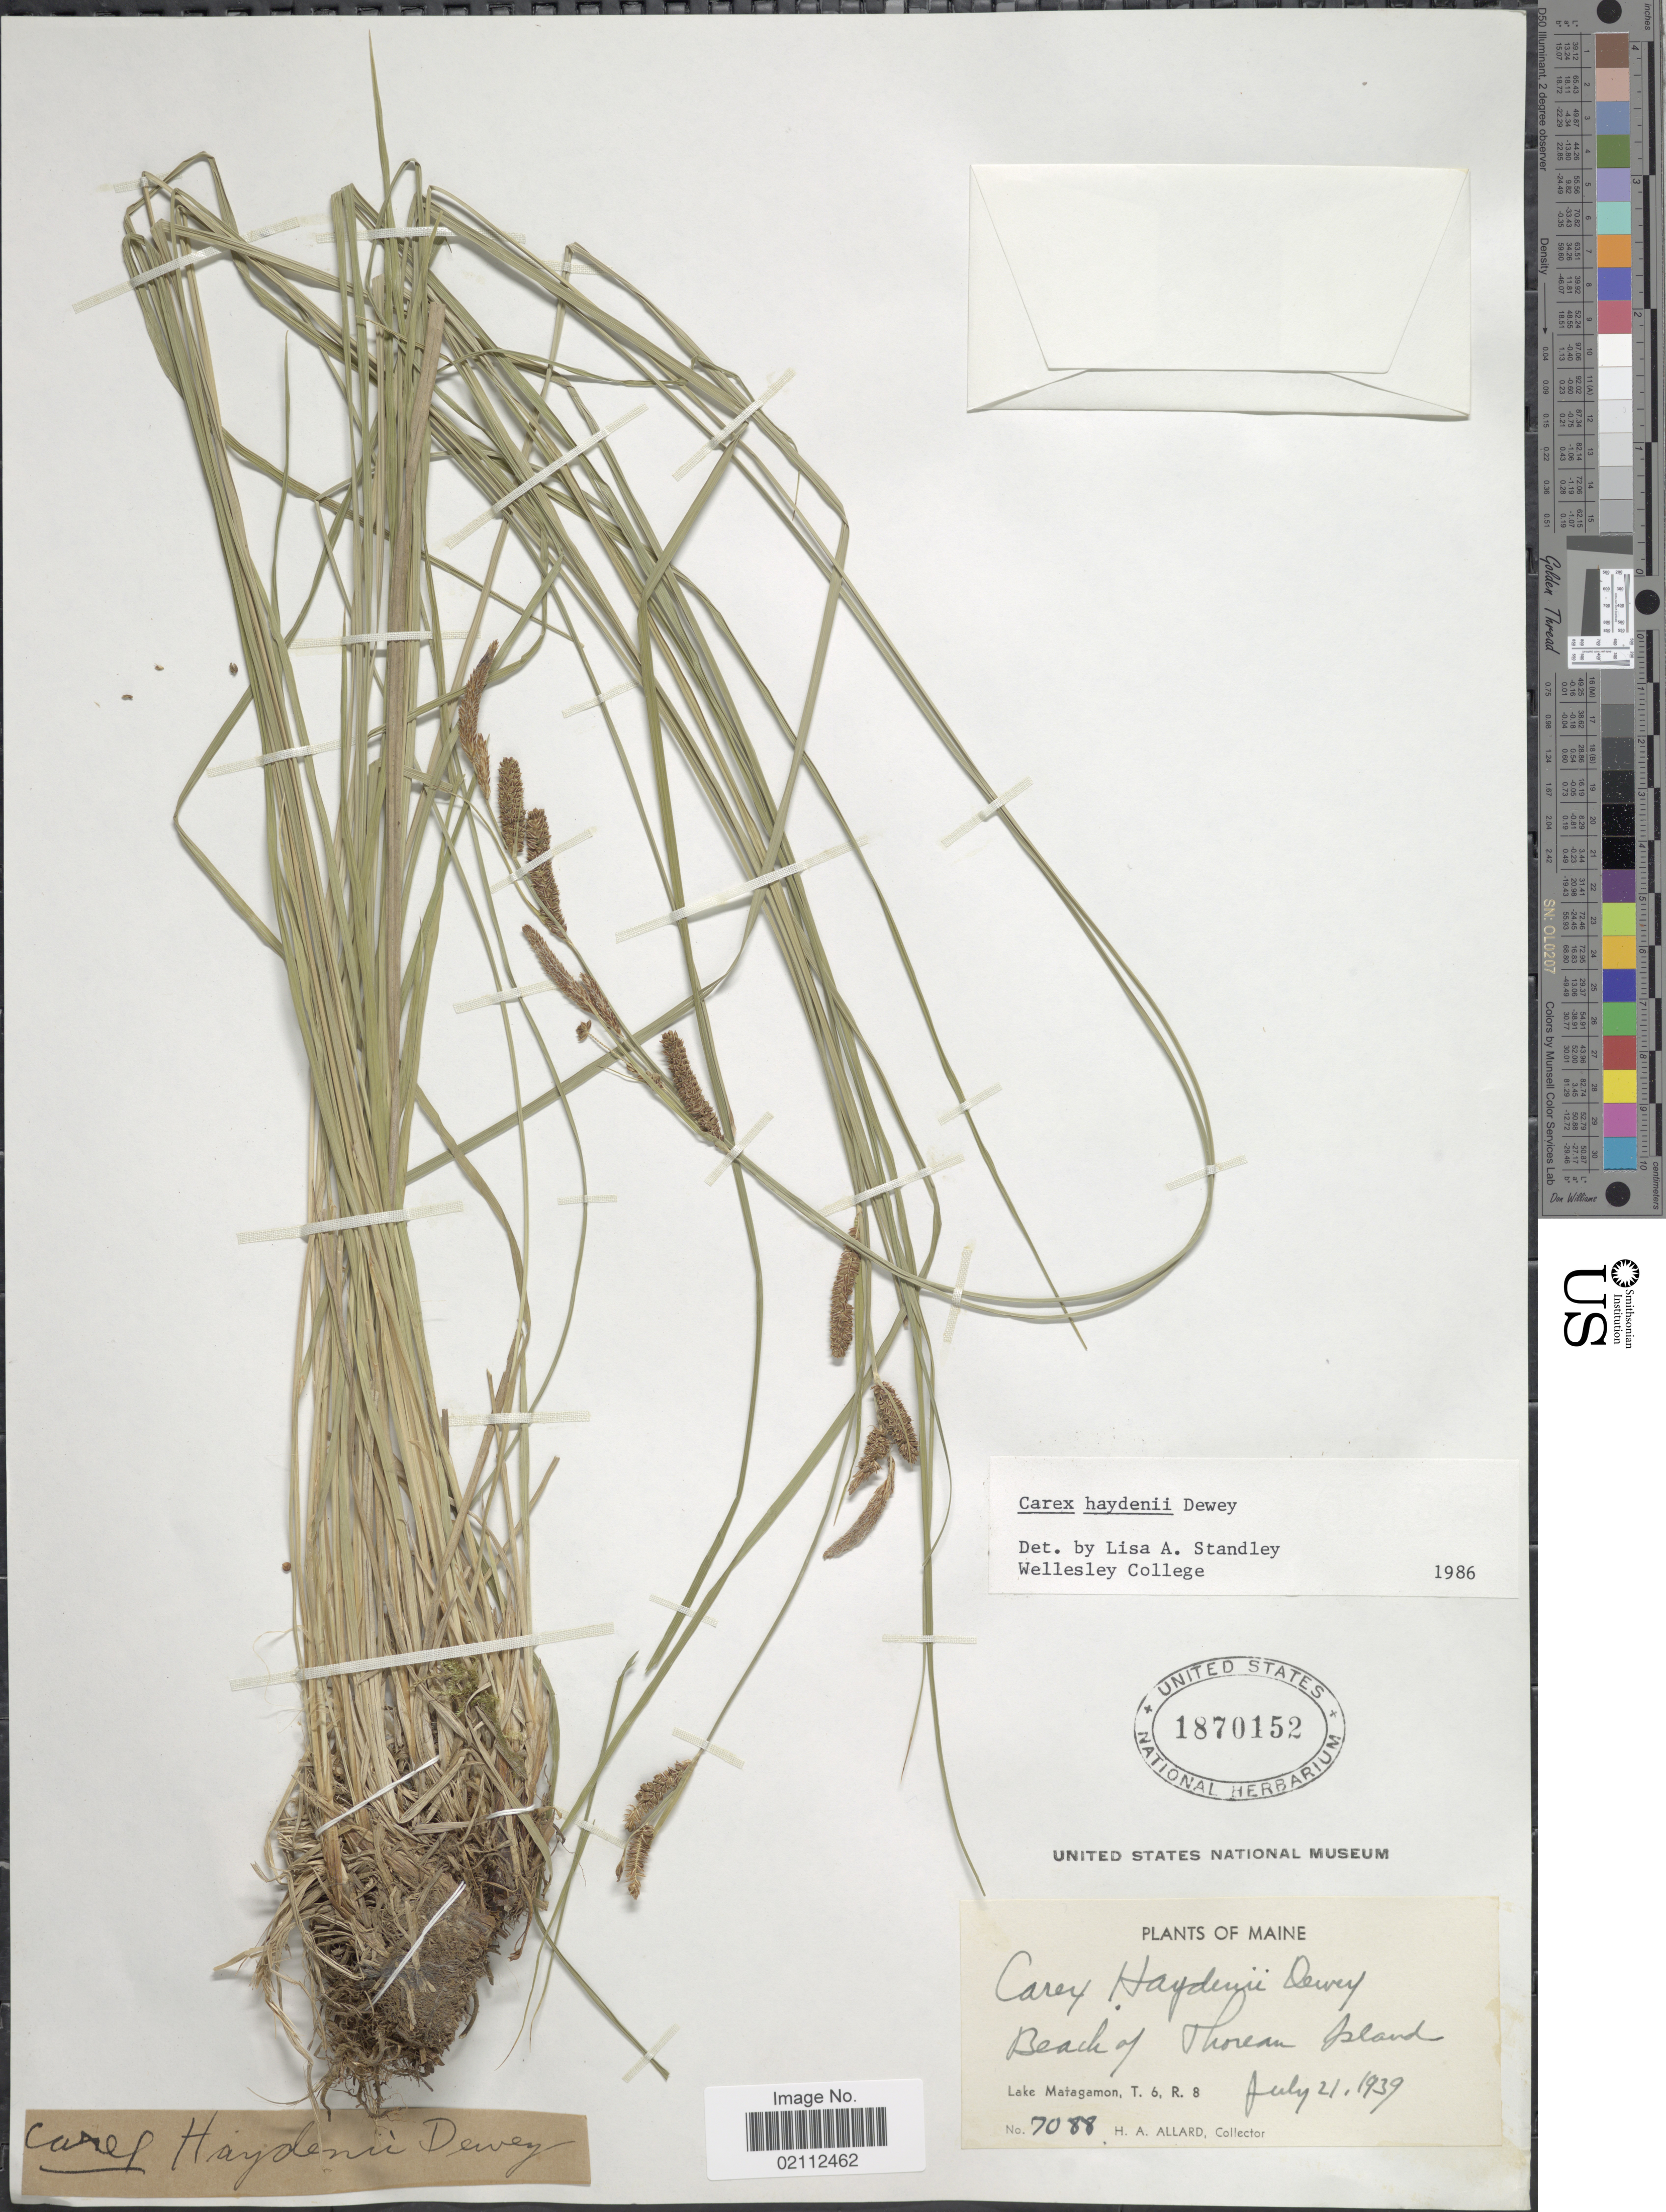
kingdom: Plantae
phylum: Tracheophyta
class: Liliopsida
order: Poales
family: Cyperaceae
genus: Carex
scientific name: Carex haydenii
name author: Dewey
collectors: H. A. Allard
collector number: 7088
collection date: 1939-07-21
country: United States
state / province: Maine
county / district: Piscataquis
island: Thoreau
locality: Beach of Thoreau Island, Lake Matagamon, T. 6, R. 8.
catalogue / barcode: US 1870152